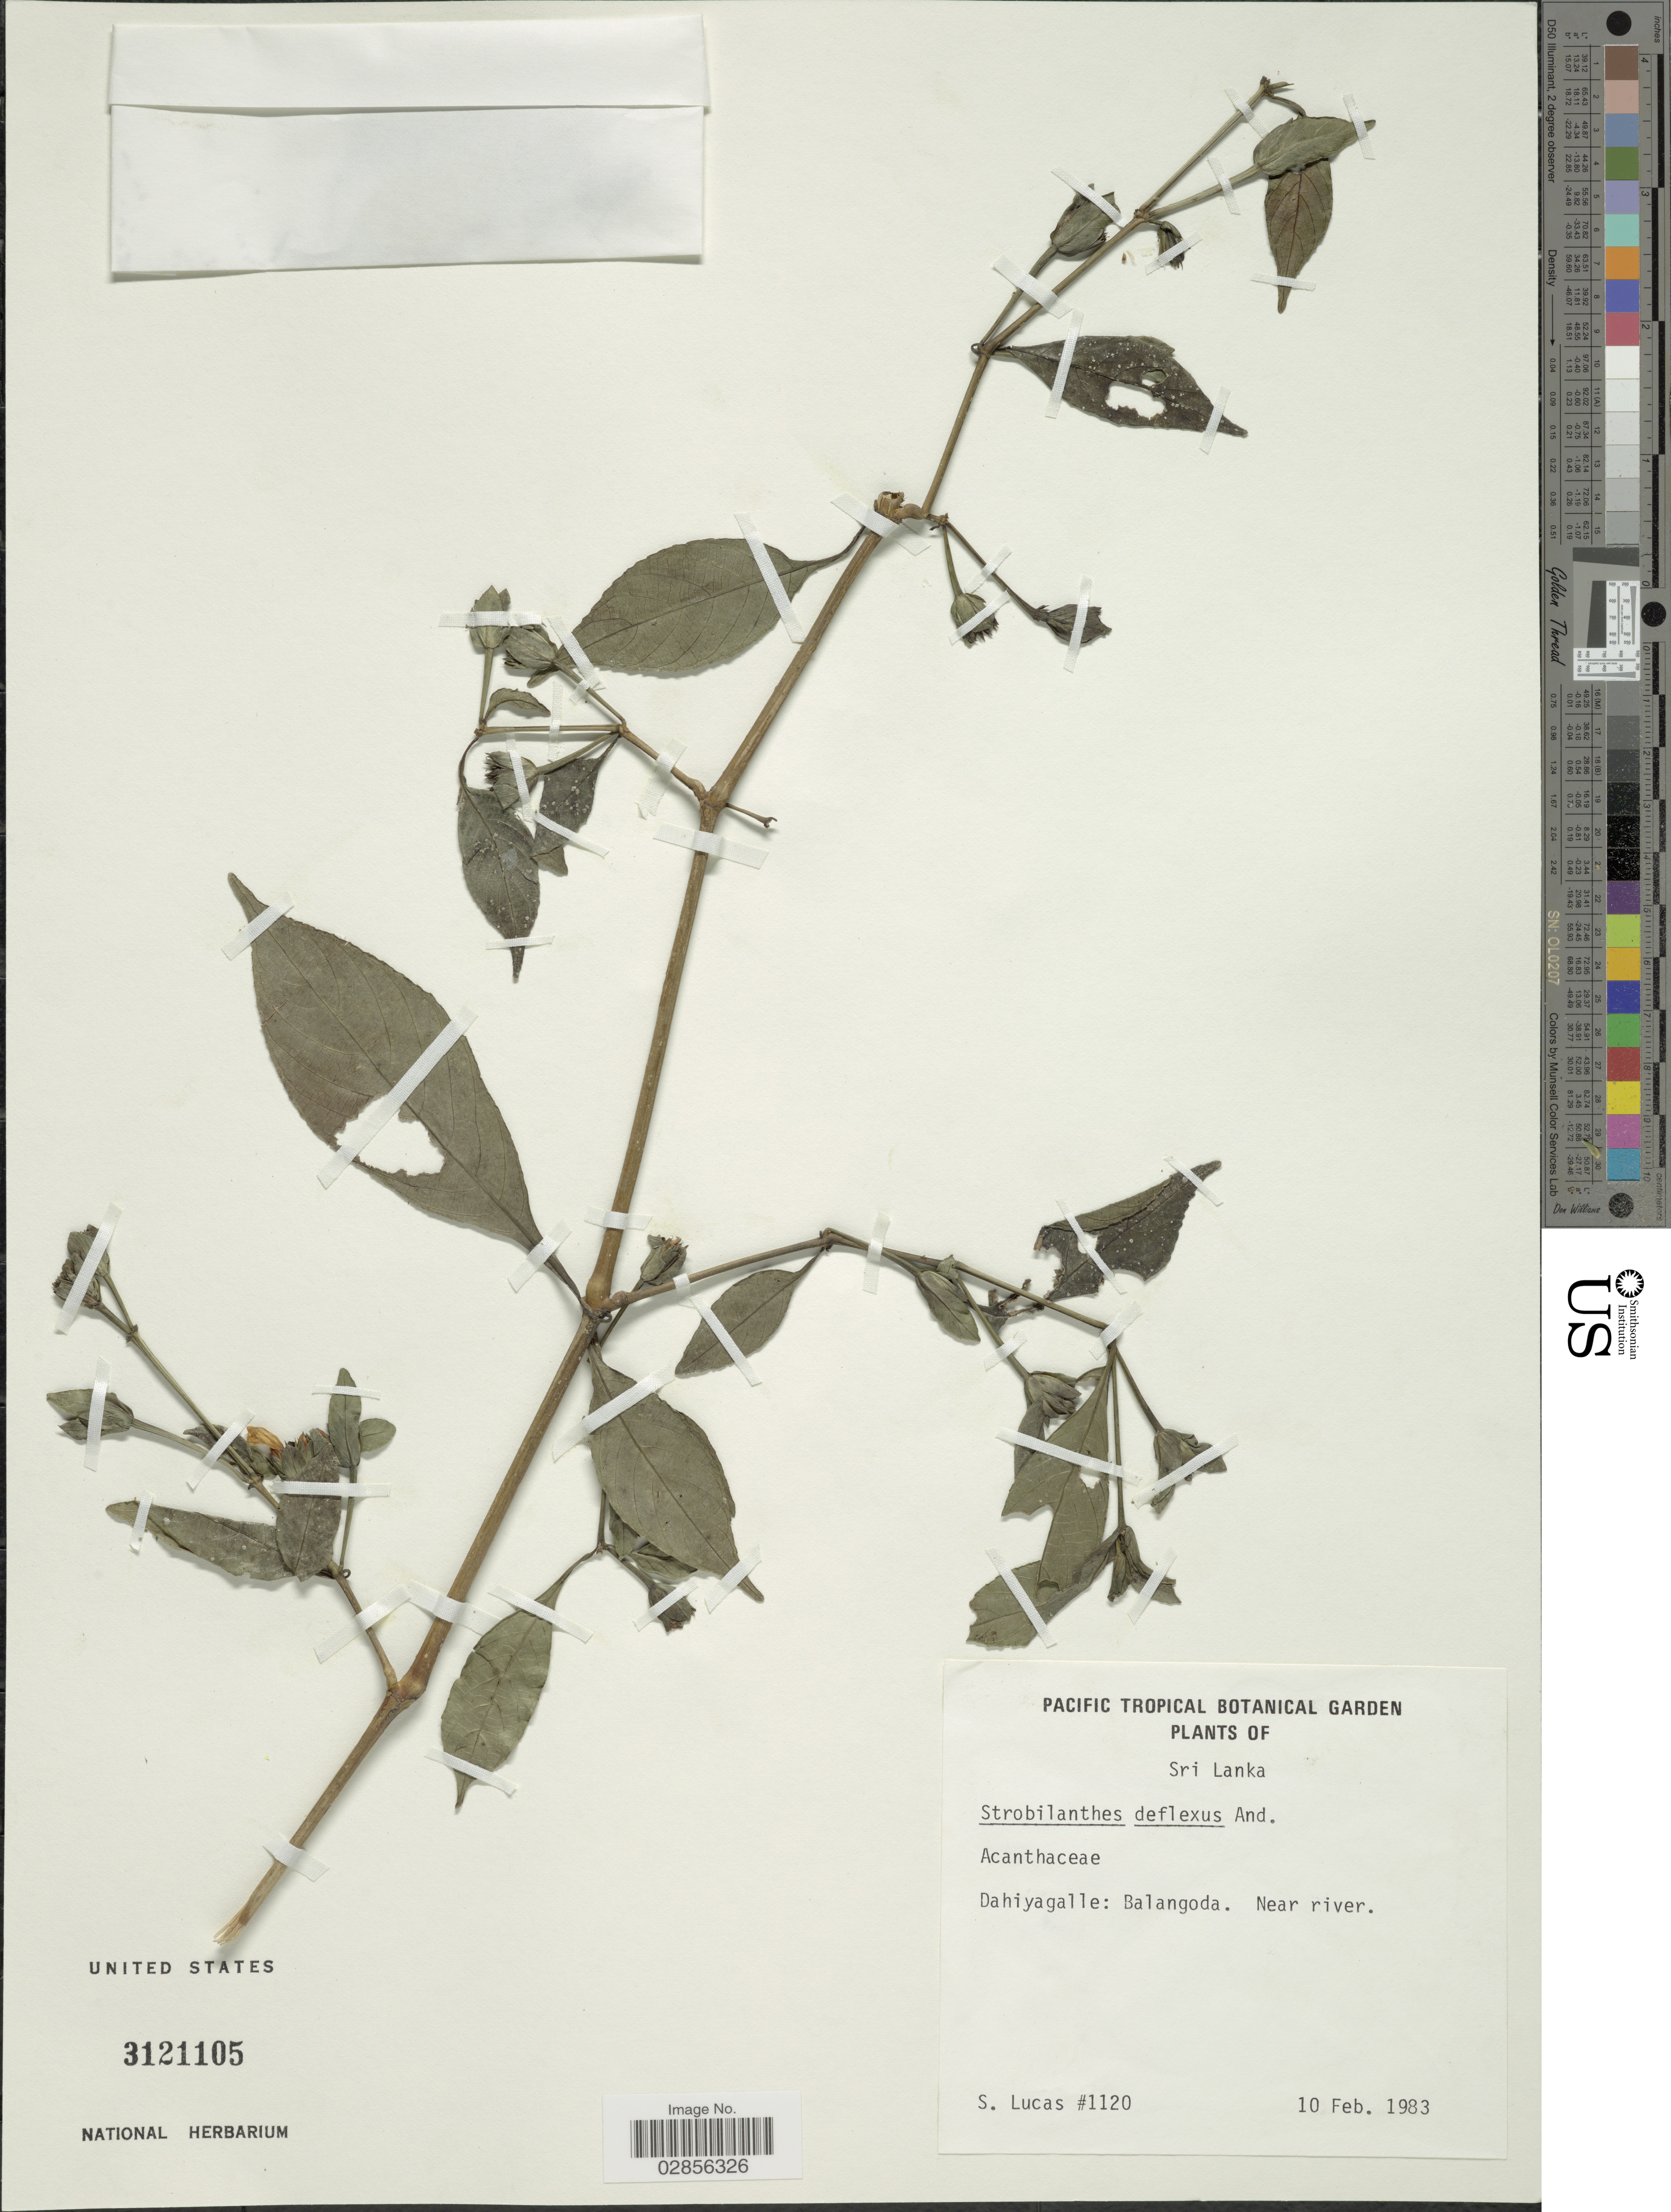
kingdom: Plantae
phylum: Tracheophyta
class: Magnoliopsida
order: Lamiales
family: Acanthaceae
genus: Strobilanthes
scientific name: Strobilanthes deflexus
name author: T. Anderson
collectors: S. Lucas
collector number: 1120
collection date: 1983-02-10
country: Sri Lanka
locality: Dahiyagalle: Balangoda. Near river.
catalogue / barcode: US 3121105